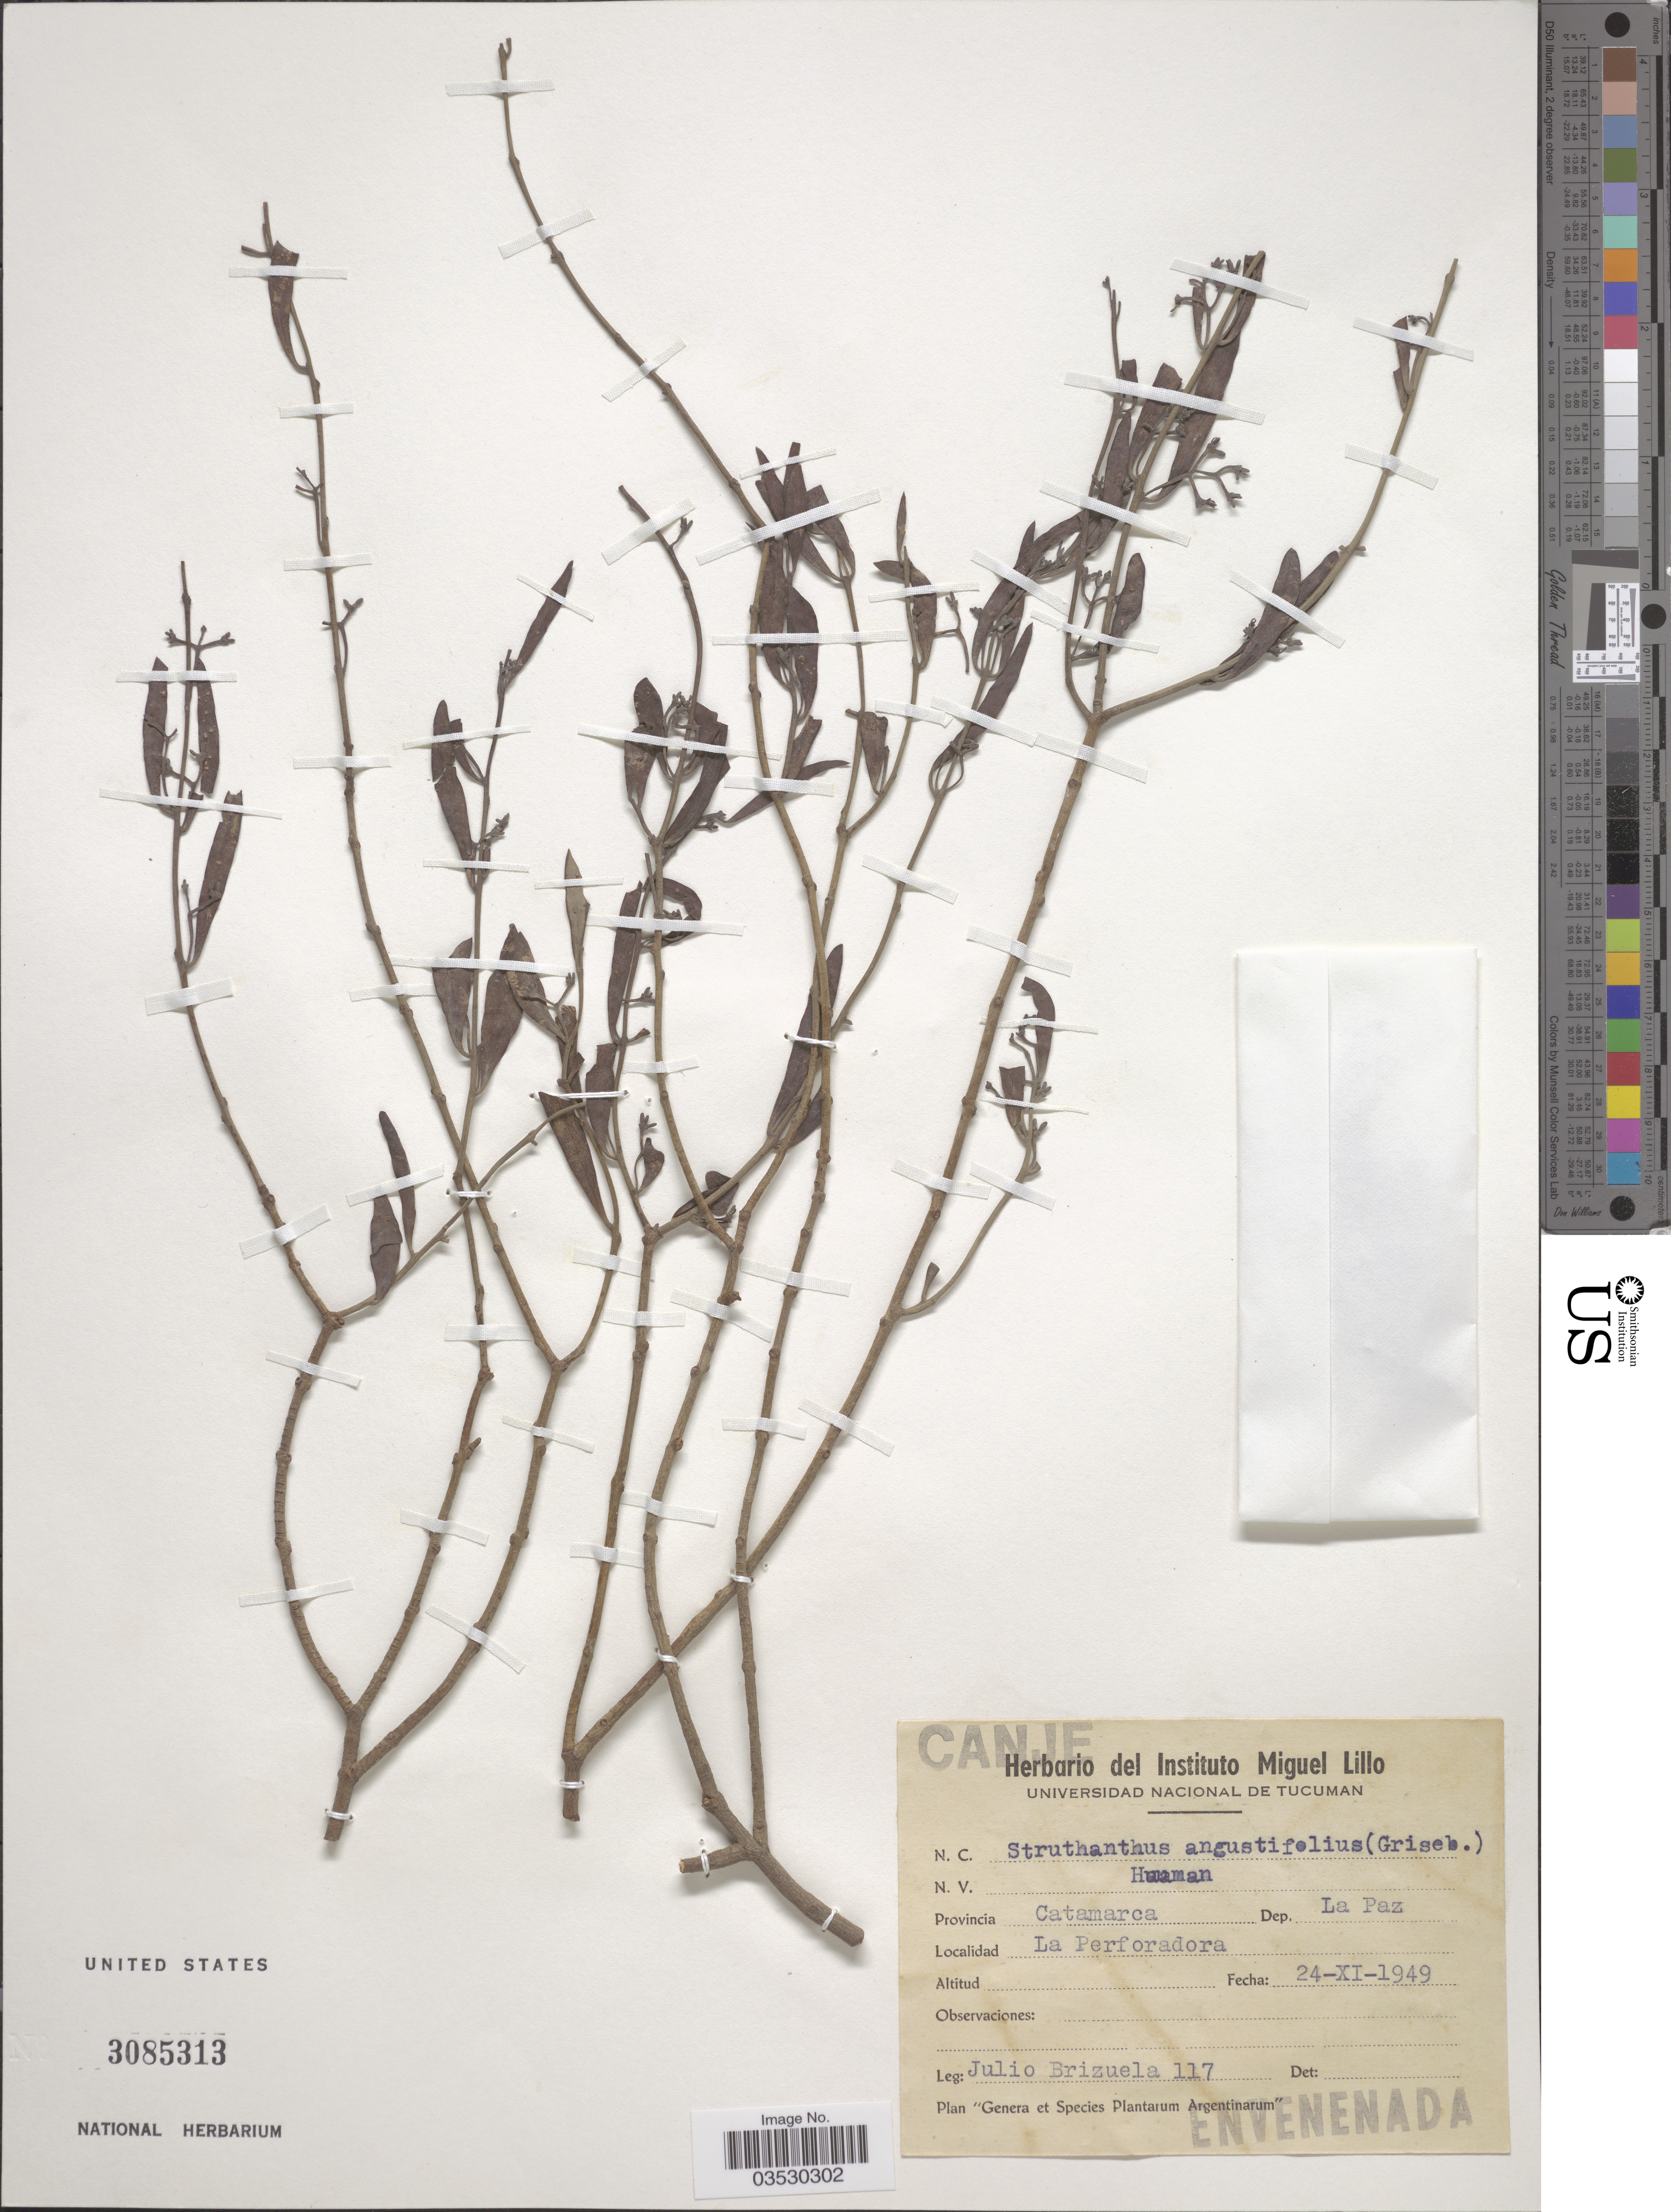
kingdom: Plantae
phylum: Tracheophyta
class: Magnoliopsida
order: Santalales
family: Loranthaceae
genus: Struthanthus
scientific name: Struthanthus angustifolius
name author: (Griseb.) Hauman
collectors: J. Brizuela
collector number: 117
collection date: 1949-11-24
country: Argentina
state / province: Catamarca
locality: Dep. La Paz. La Perforadora.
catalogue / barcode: US 3085313